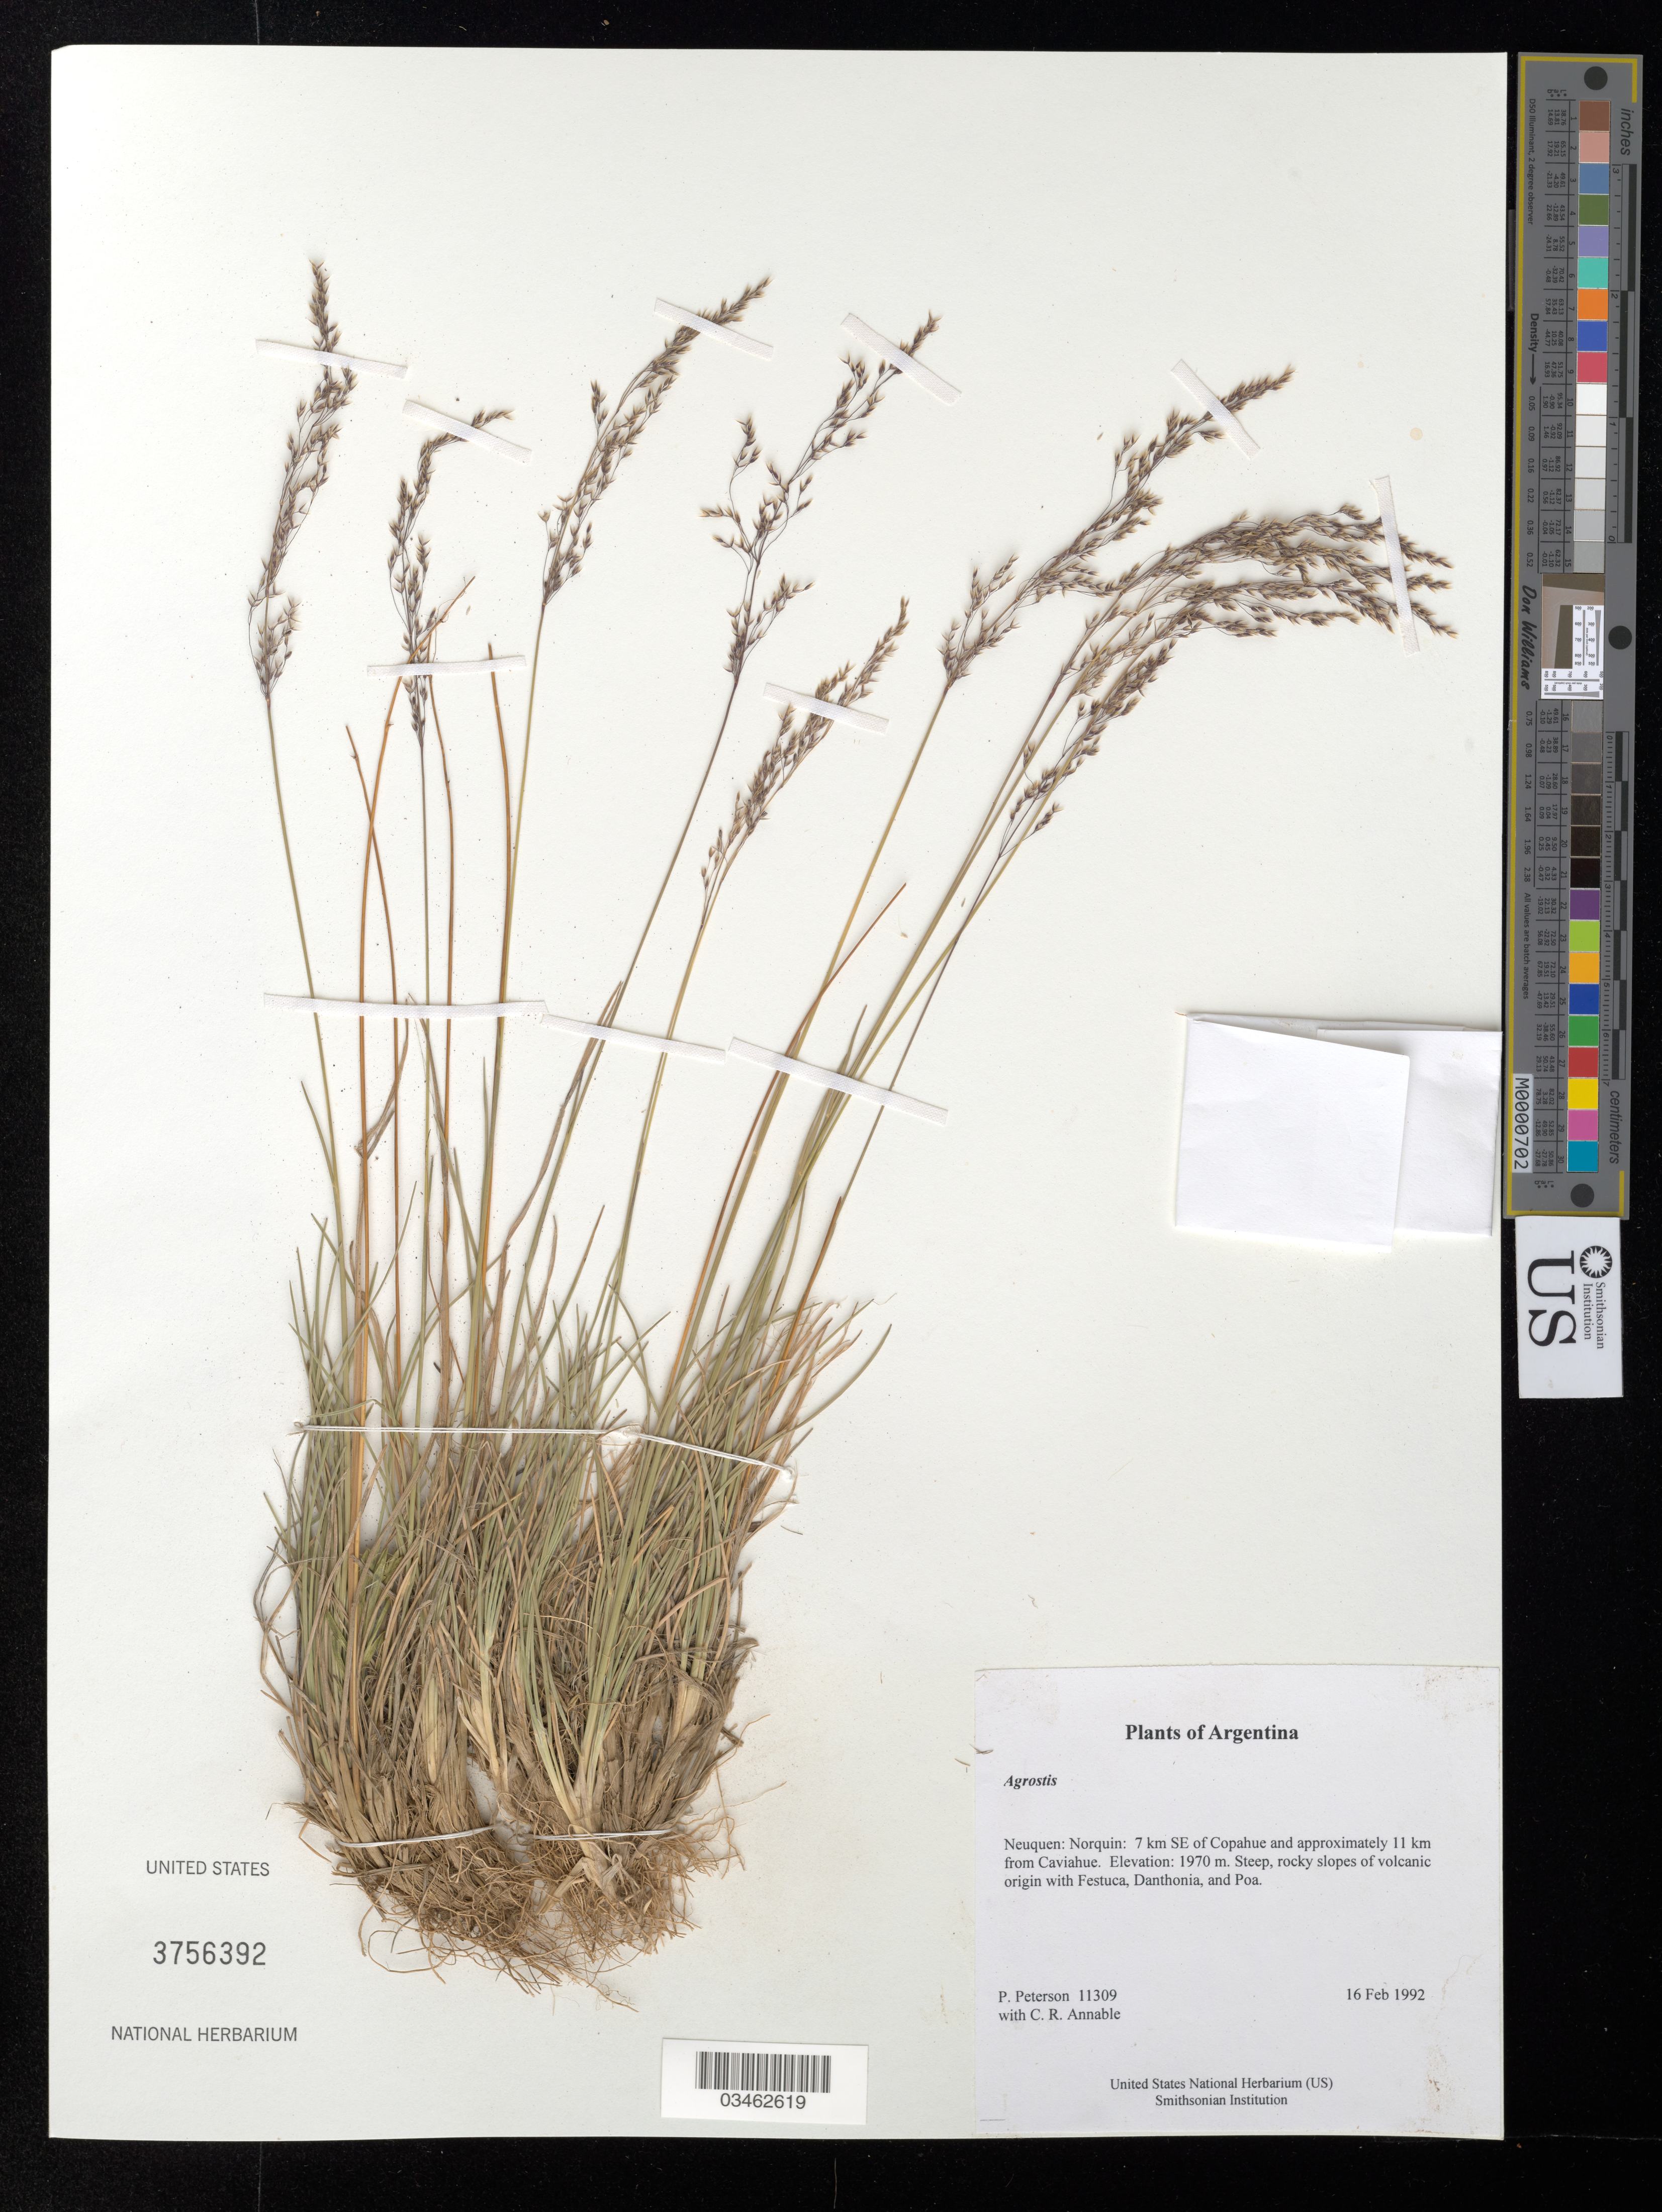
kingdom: Plantae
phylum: Tracheophyta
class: Liliopsida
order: Poales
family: Poaceae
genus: Agrostis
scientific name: Agrostis sp.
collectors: P. M. Peterson & C. R. Annable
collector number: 11309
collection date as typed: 16 Feb 1992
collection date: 1992-02-16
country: Argentina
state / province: Neuquen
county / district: Norquin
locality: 7 km SE of Copahue and approximately 11 km from Caviahue.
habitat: Steep, rocky slopes of volcanic origin with Festuca, Danthonia, and Poa.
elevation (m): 1970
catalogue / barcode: US 3756392